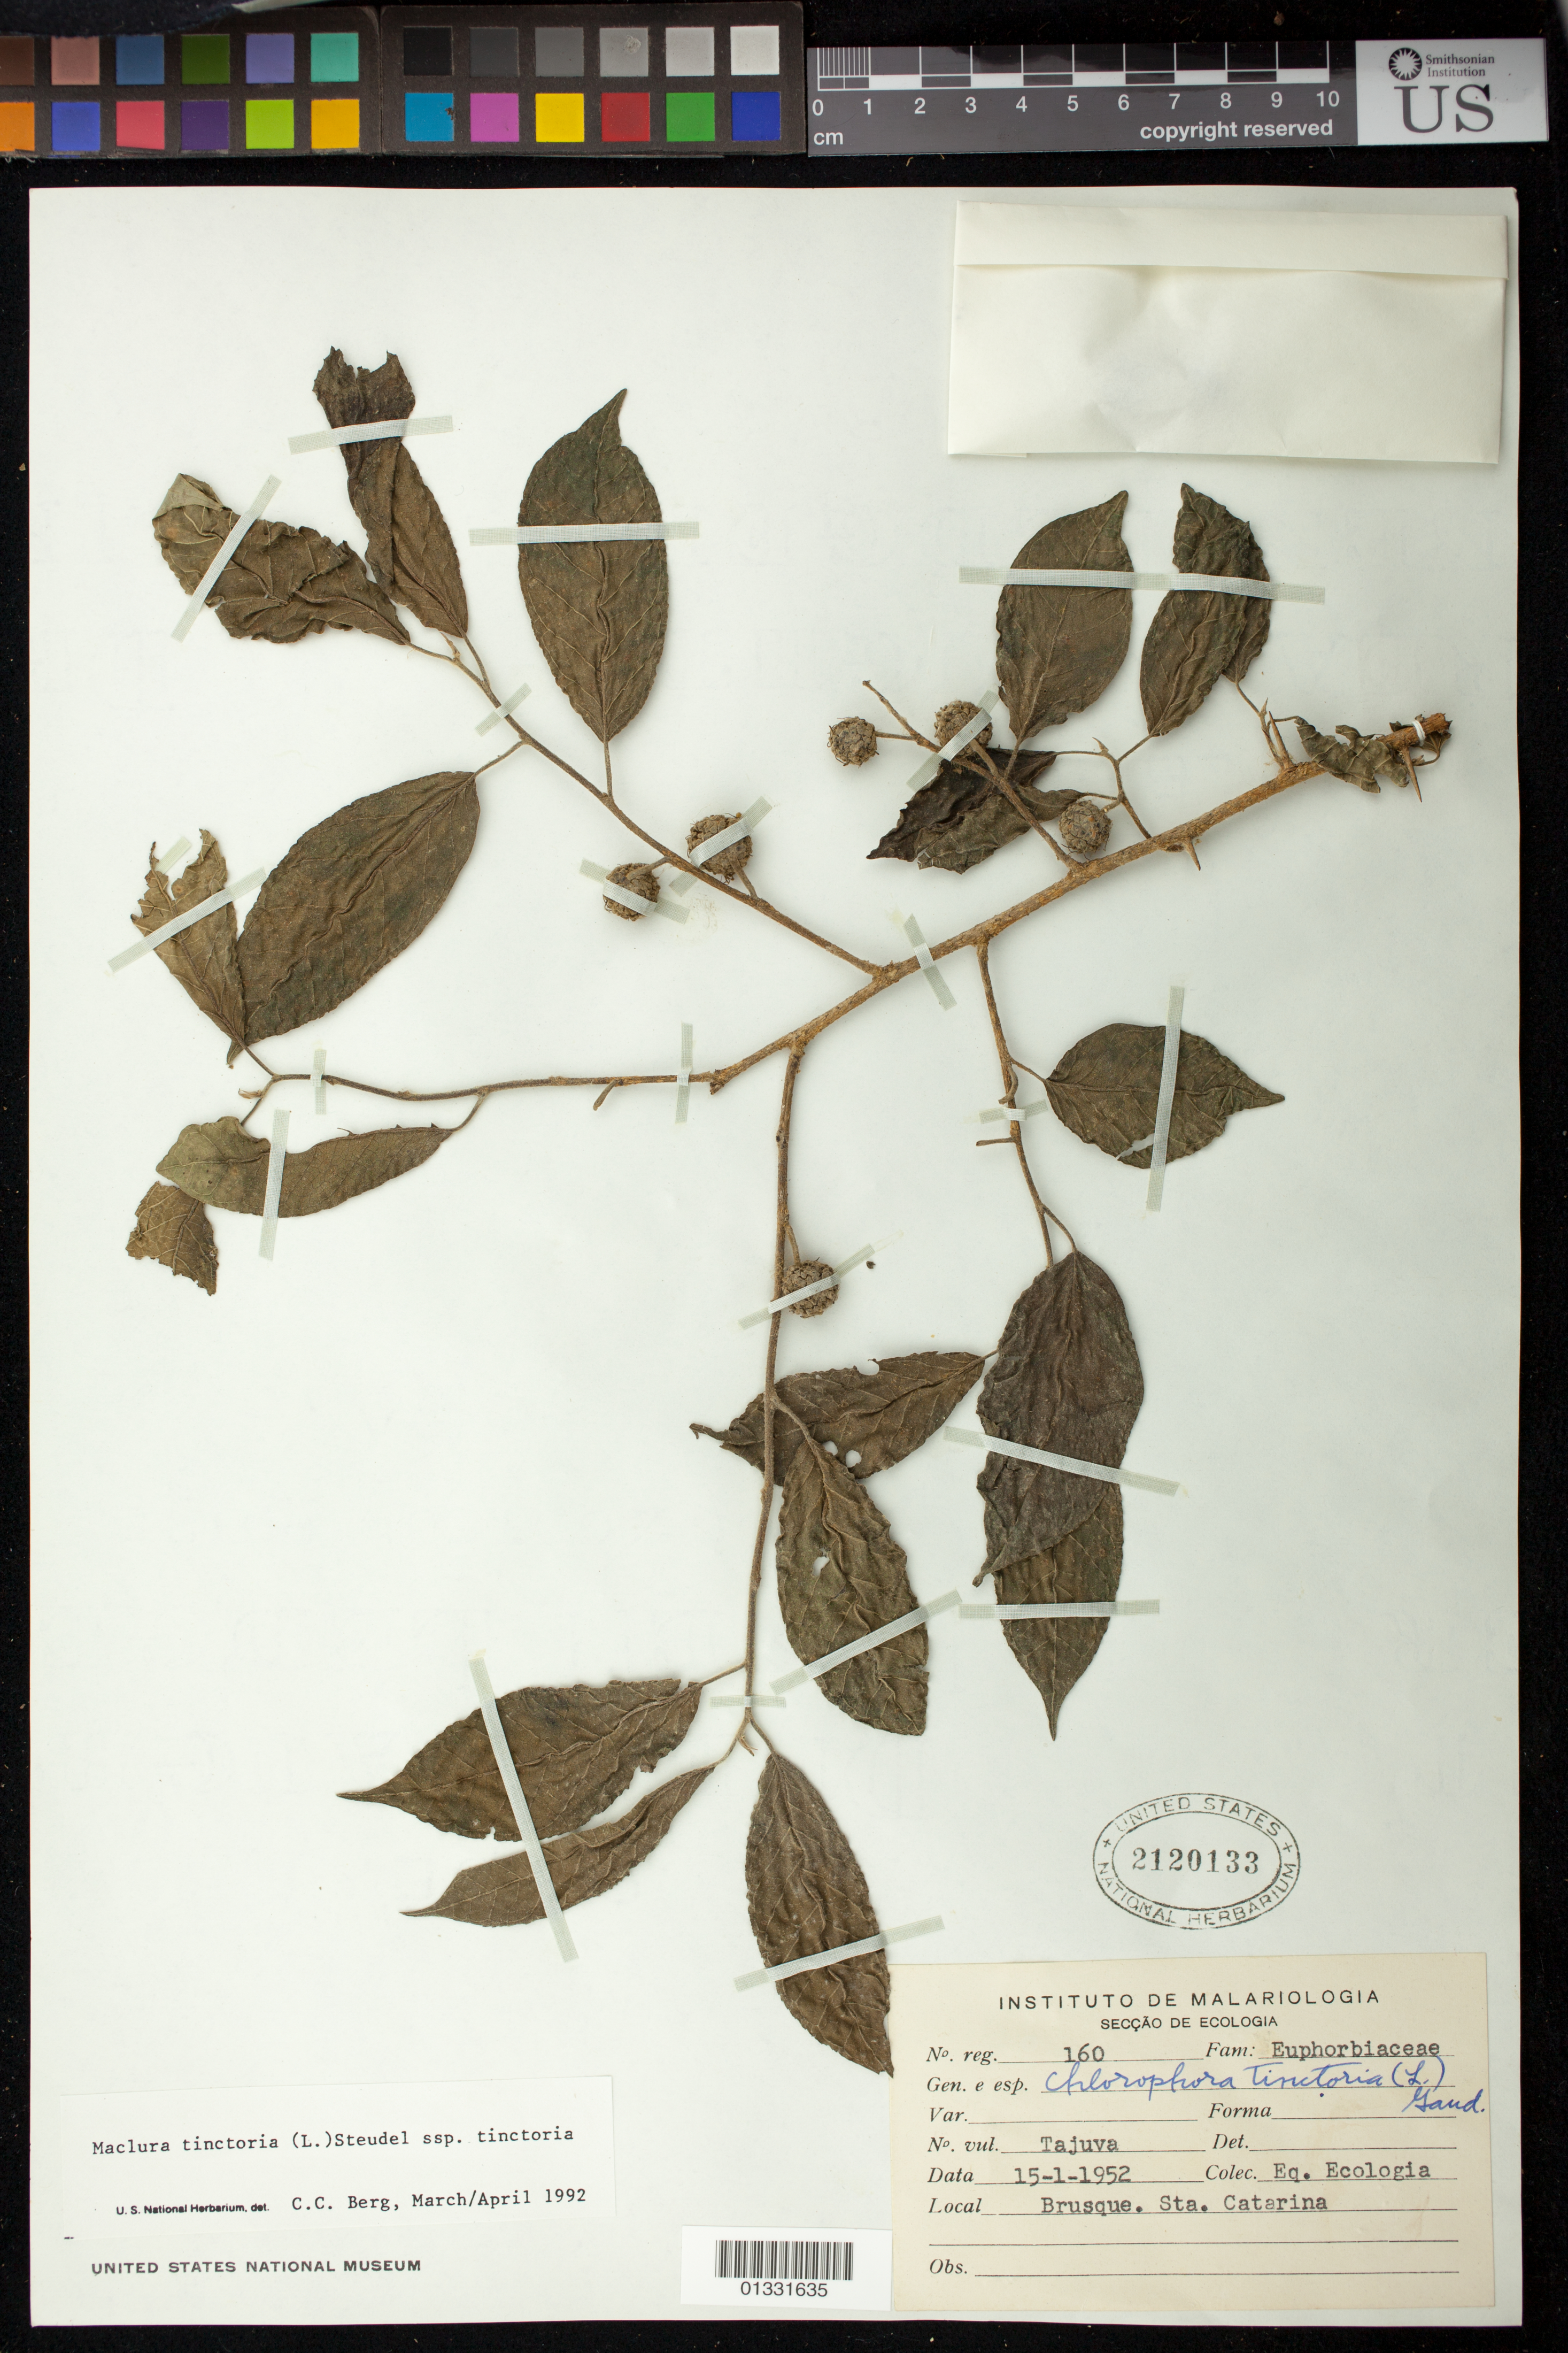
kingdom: Plantae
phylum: Tracheophyta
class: Magnoliopsida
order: Rosales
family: Moraceae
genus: Maclura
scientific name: Maclura tinctoria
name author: (L.) D. Don ex Steud.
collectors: Eq. Ecologia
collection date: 1952-01-15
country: Brazil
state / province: Santa Catarina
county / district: Brusque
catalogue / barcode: US 2120133